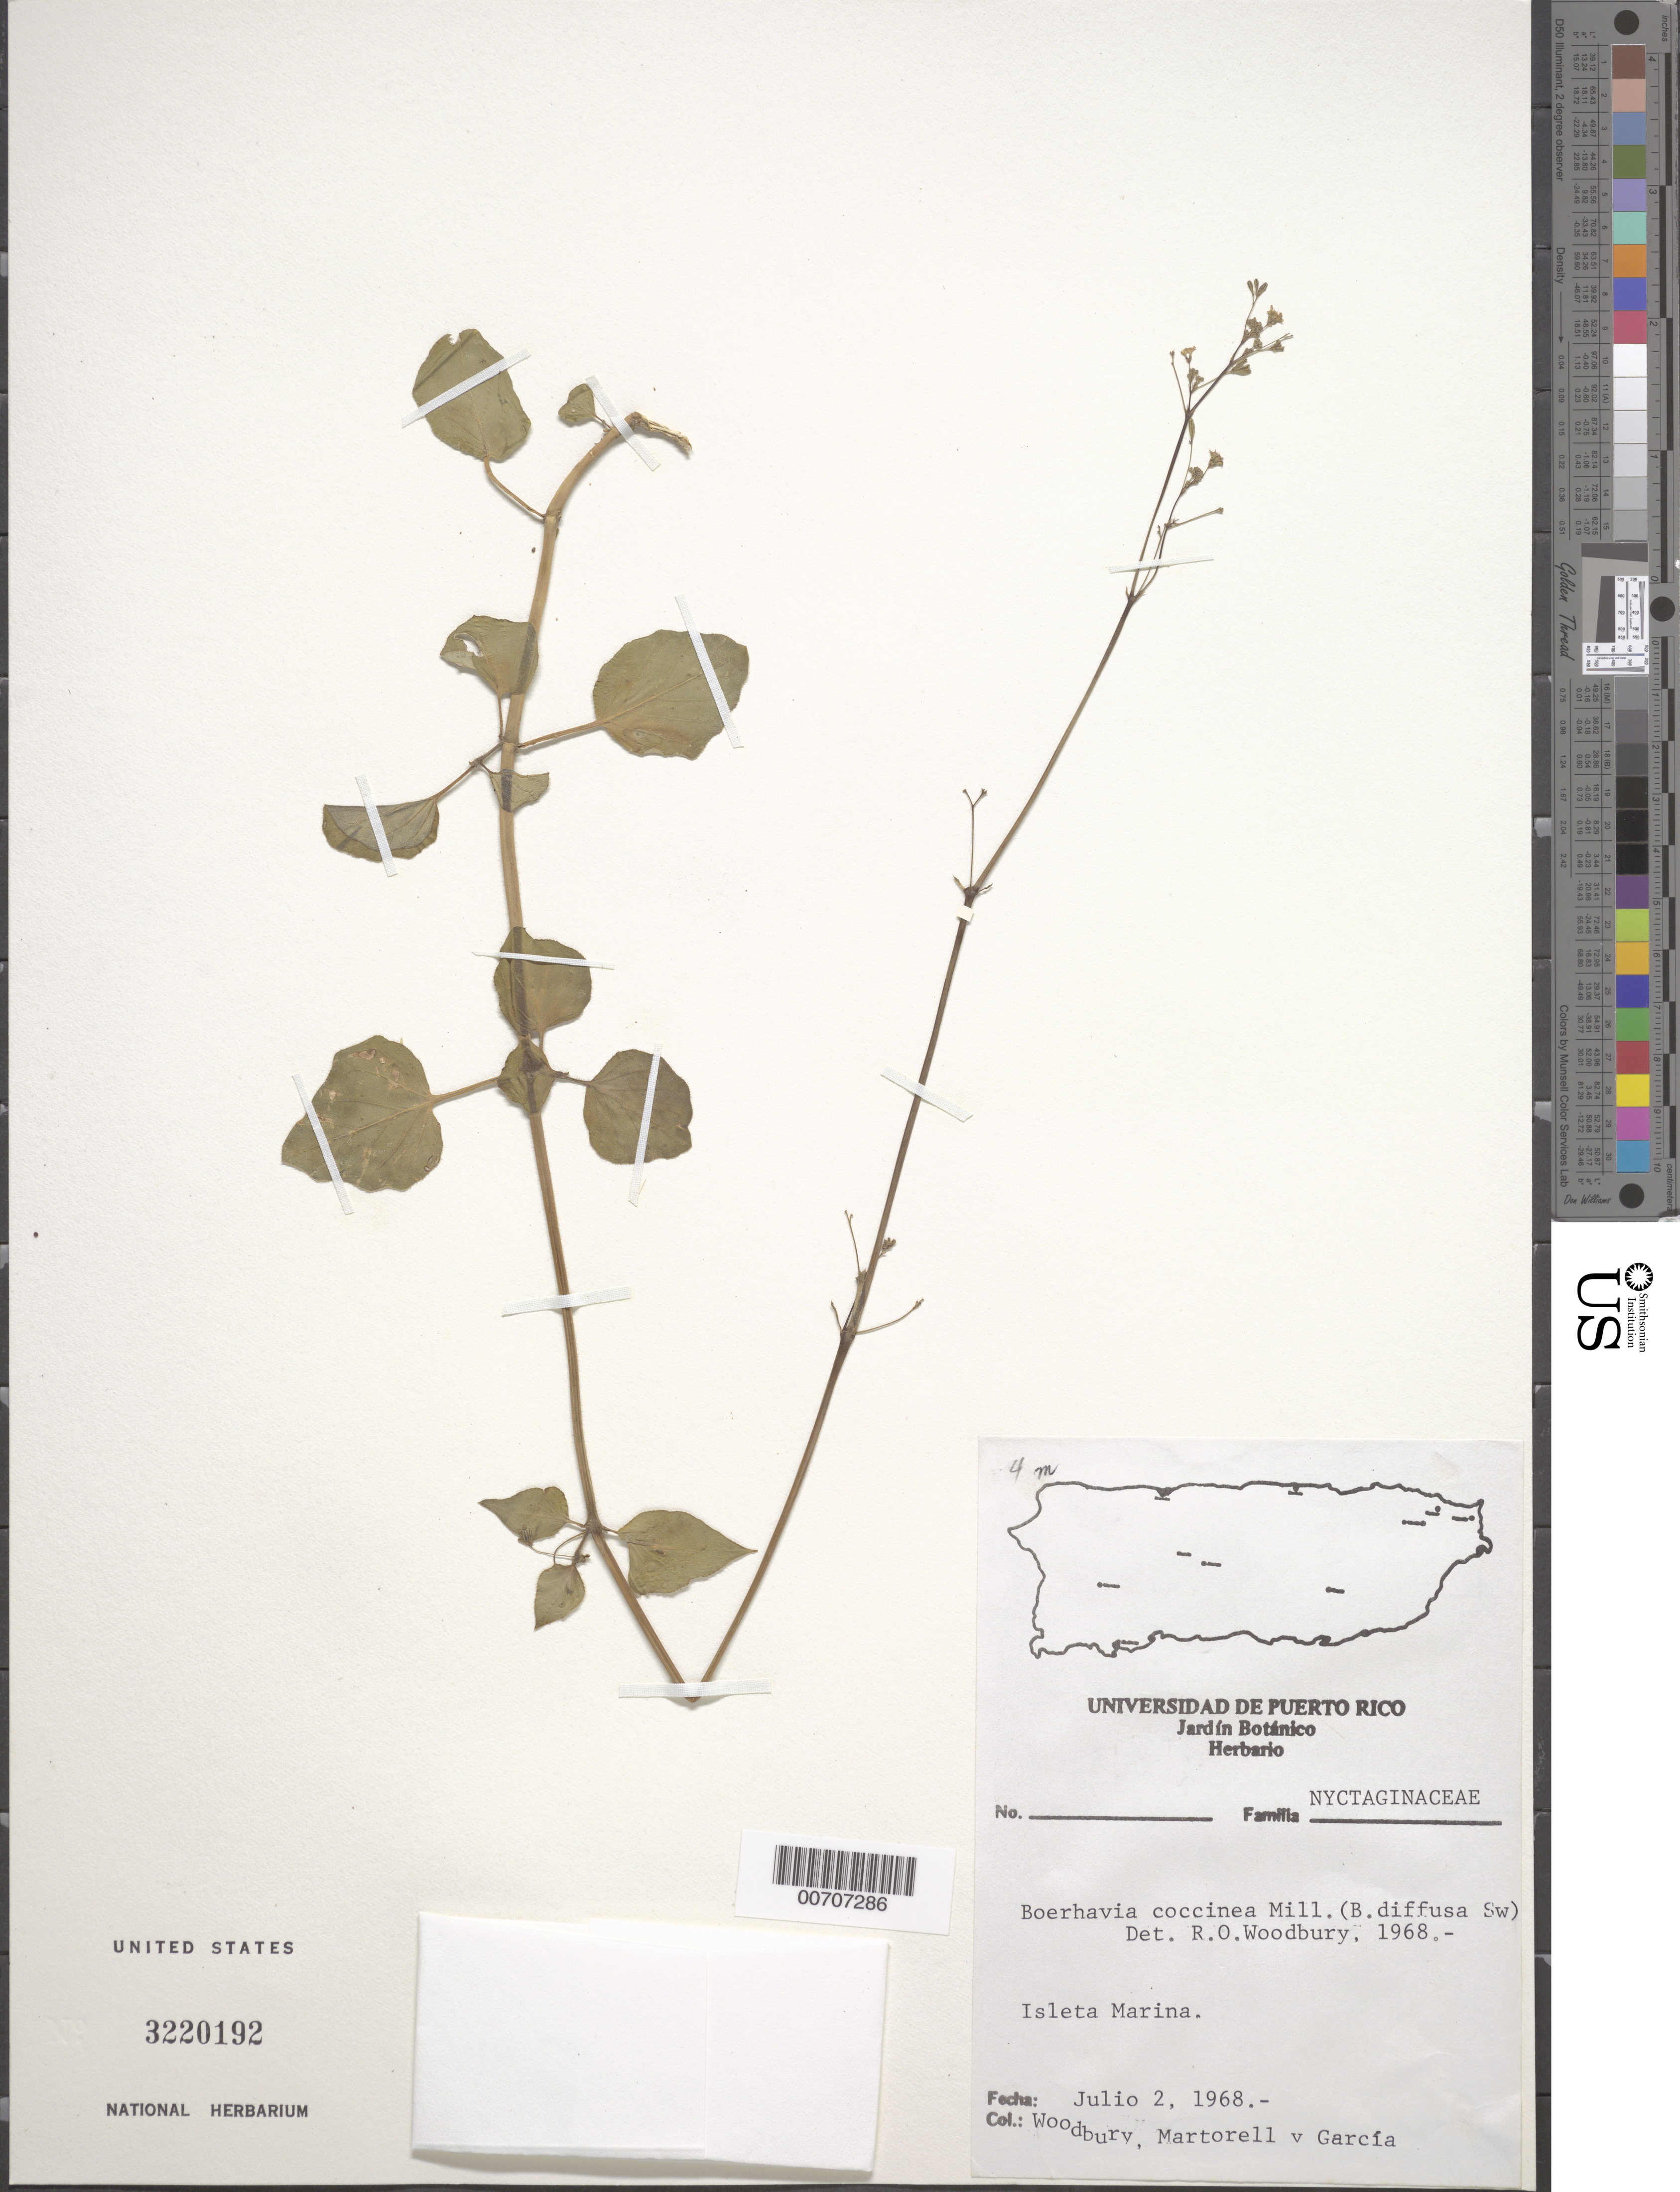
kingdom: Plantae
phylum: Tracheophyta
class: Magnoliopsida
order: Caryophyllales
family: Nyctaginaceae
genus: Boerhavia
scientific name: Boerhavia coccinea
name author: Mill.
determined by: Woodbury, R. O.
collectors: R. O. Woodbury, L. Martorell & J. C. García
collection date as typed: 02 Jul 1968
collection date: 1968-07-02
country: Puerto Rico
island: Greater Antilles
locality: Isleta Marina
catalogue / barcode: US 3220192